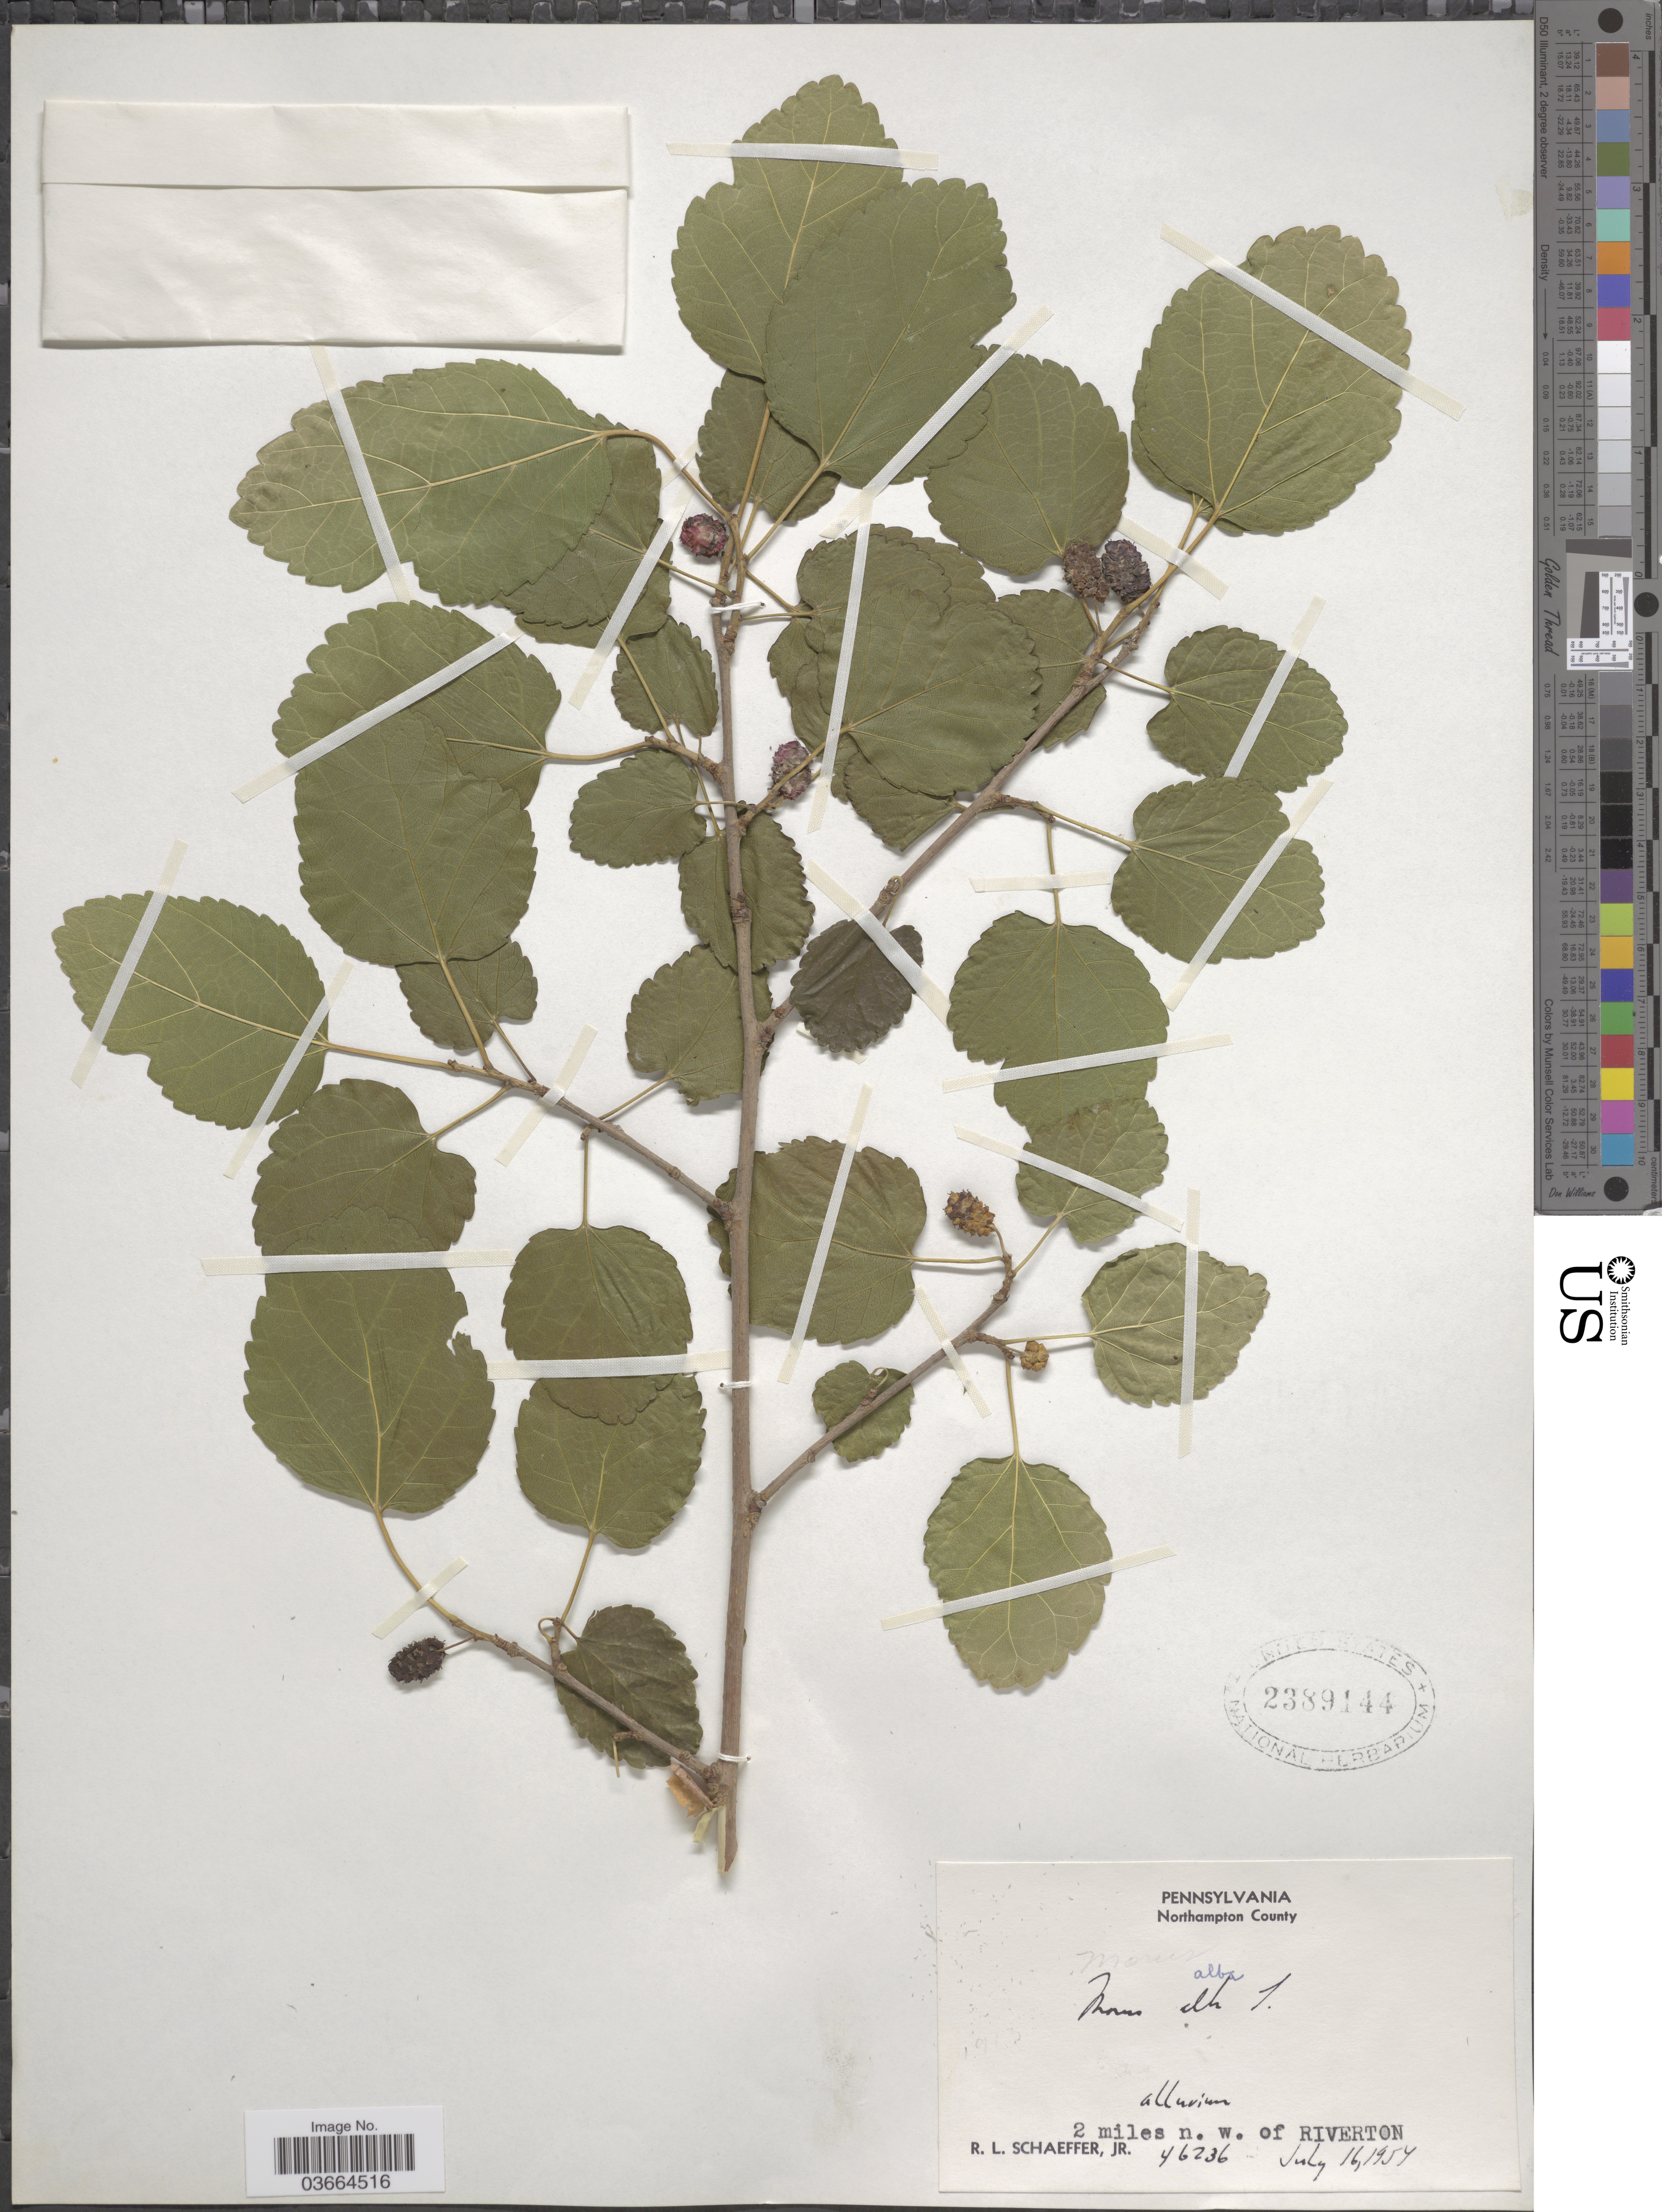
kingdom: Plantae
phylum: Tracheophyta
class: Magnoliopsida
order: Rosales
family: Moraceae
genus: Morus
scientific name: Morus alba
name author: L.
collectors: R. L. Schaeffer Jr.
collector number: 46236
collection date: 1954-07-16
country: United States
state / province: Pennsylvania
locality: Northampton County. 2 miles n.w. of Riverton.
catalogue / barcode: US 2389144